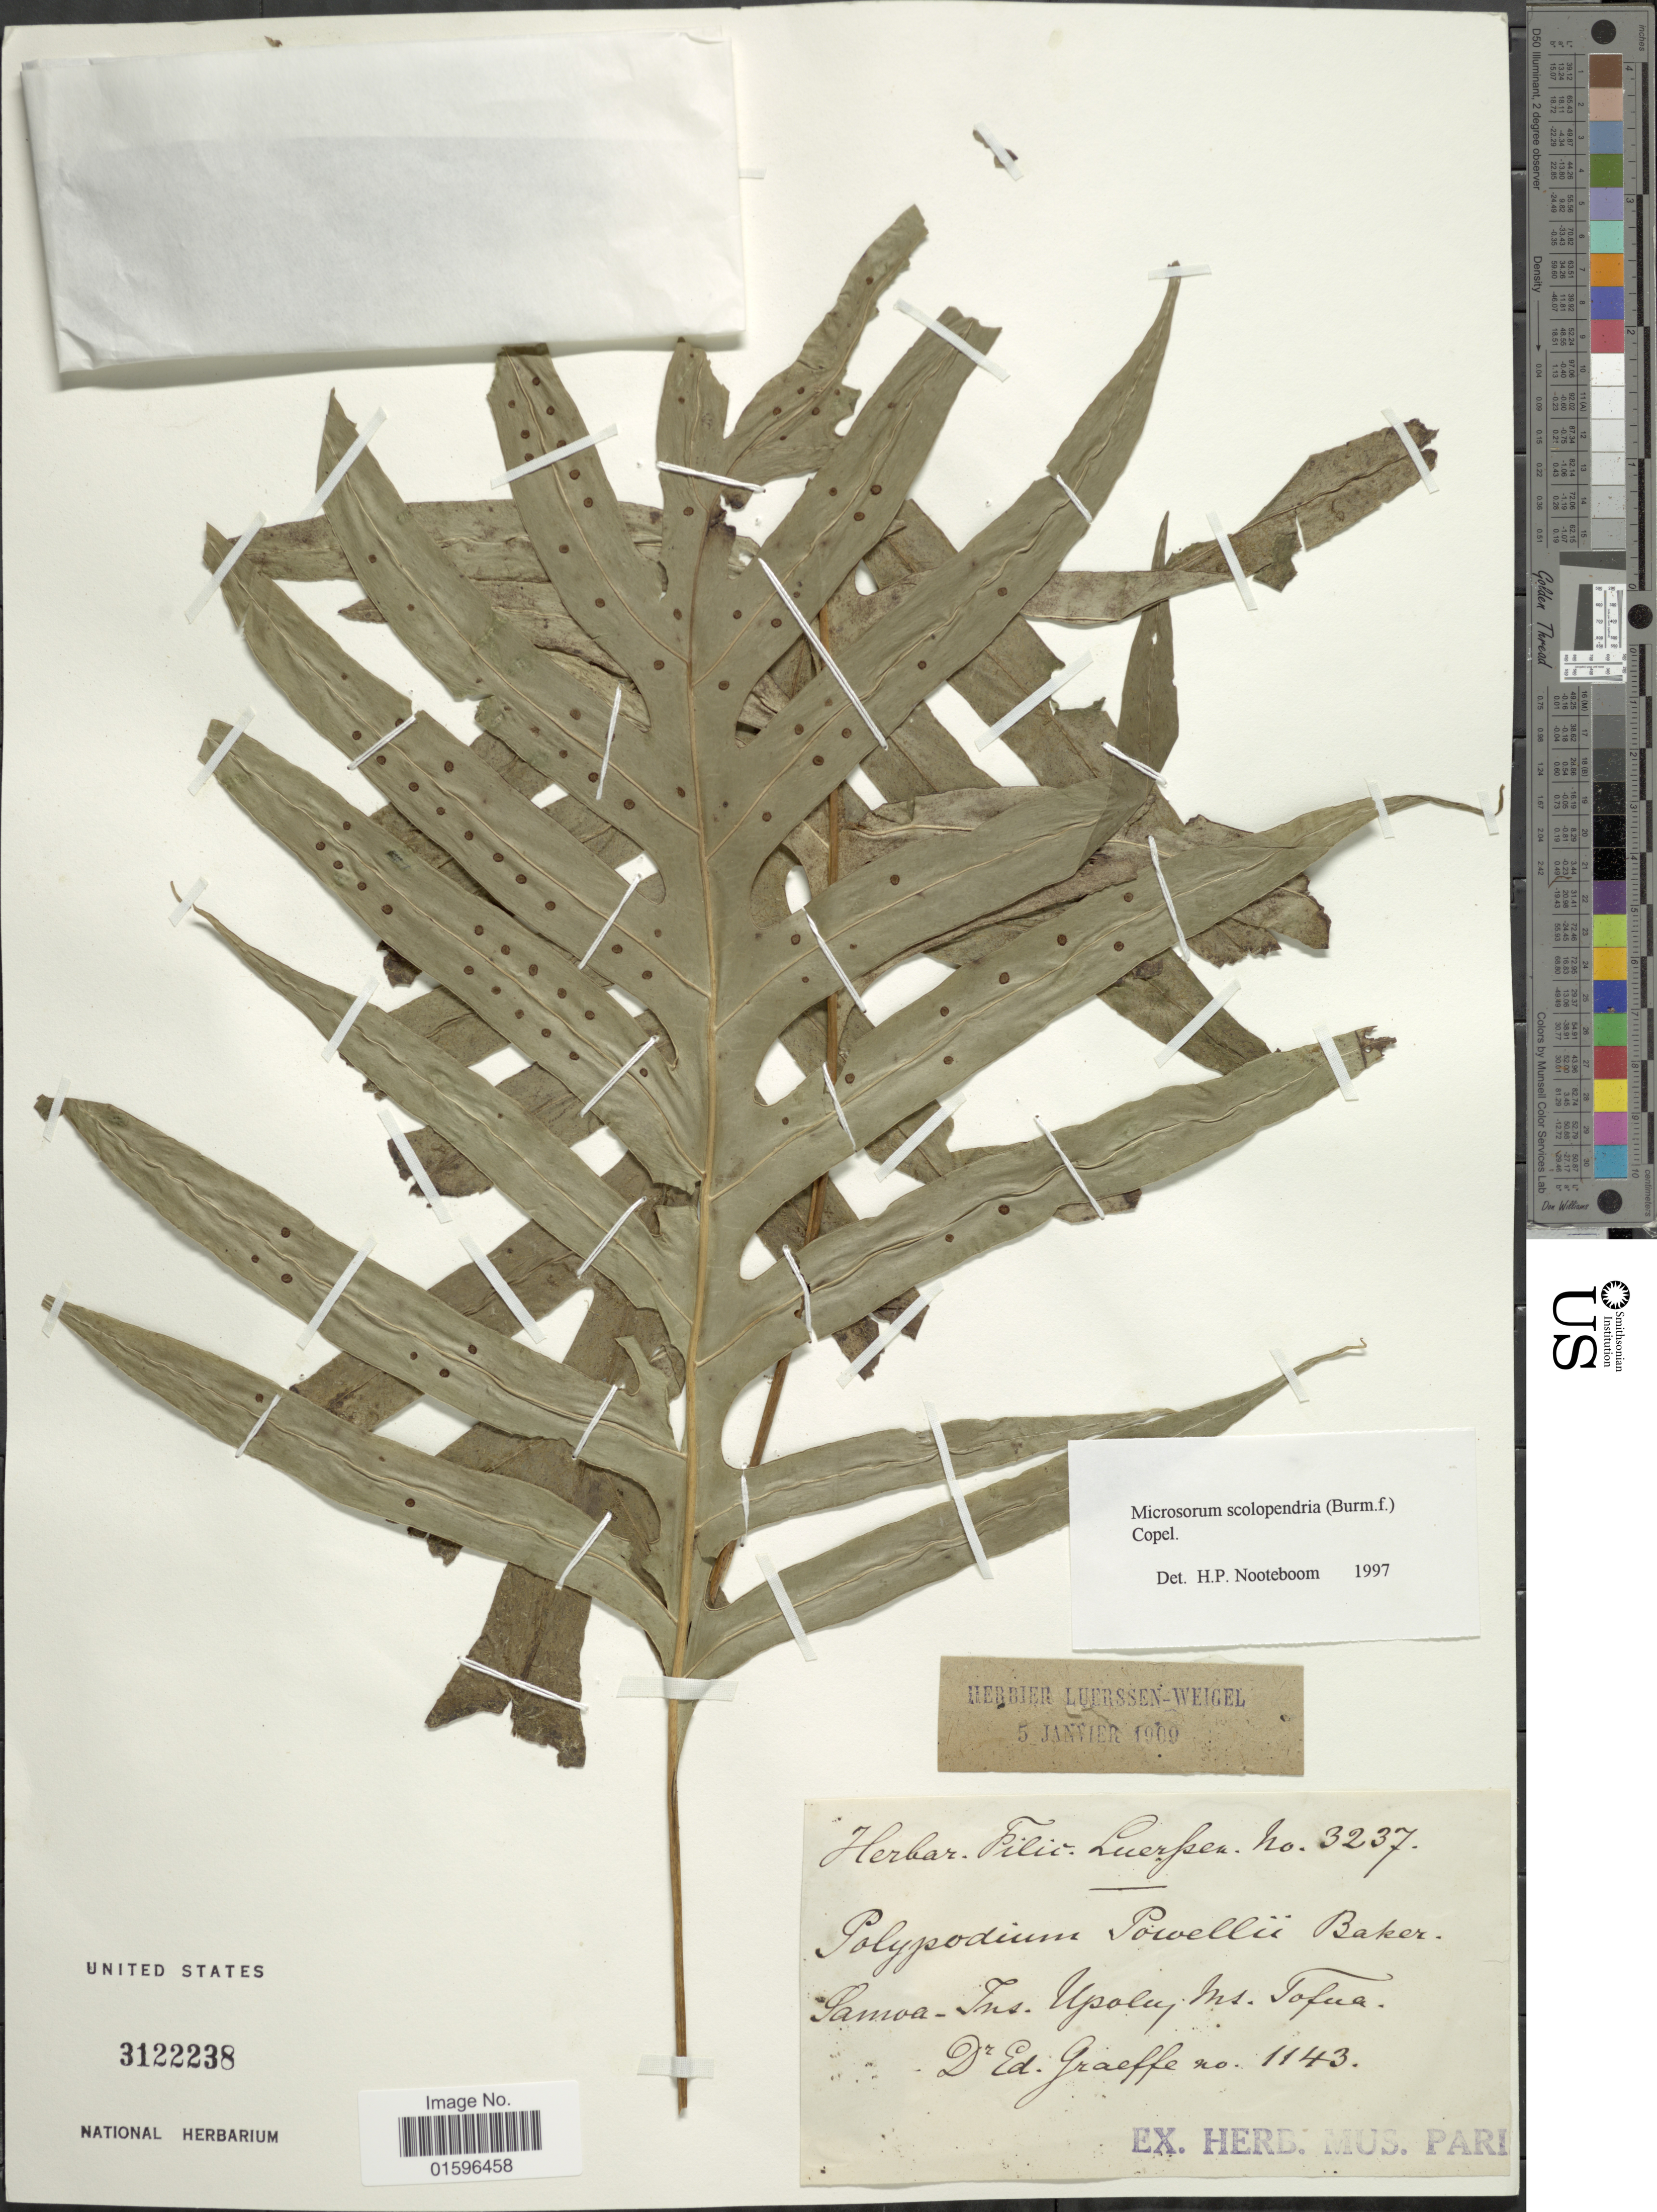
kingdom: Plantae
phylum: Tracheophyta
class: Polypodiopsida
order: Polypodiales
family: Polypodiaceae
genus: Polypodium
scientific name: Polypodium scolopendria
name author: Burm. f.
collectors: E. Graeffe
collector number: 1143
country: Samoa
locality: Samoa- Ins. Upolu Ms. Tofua. [interpreted]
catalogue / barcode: US 3122238